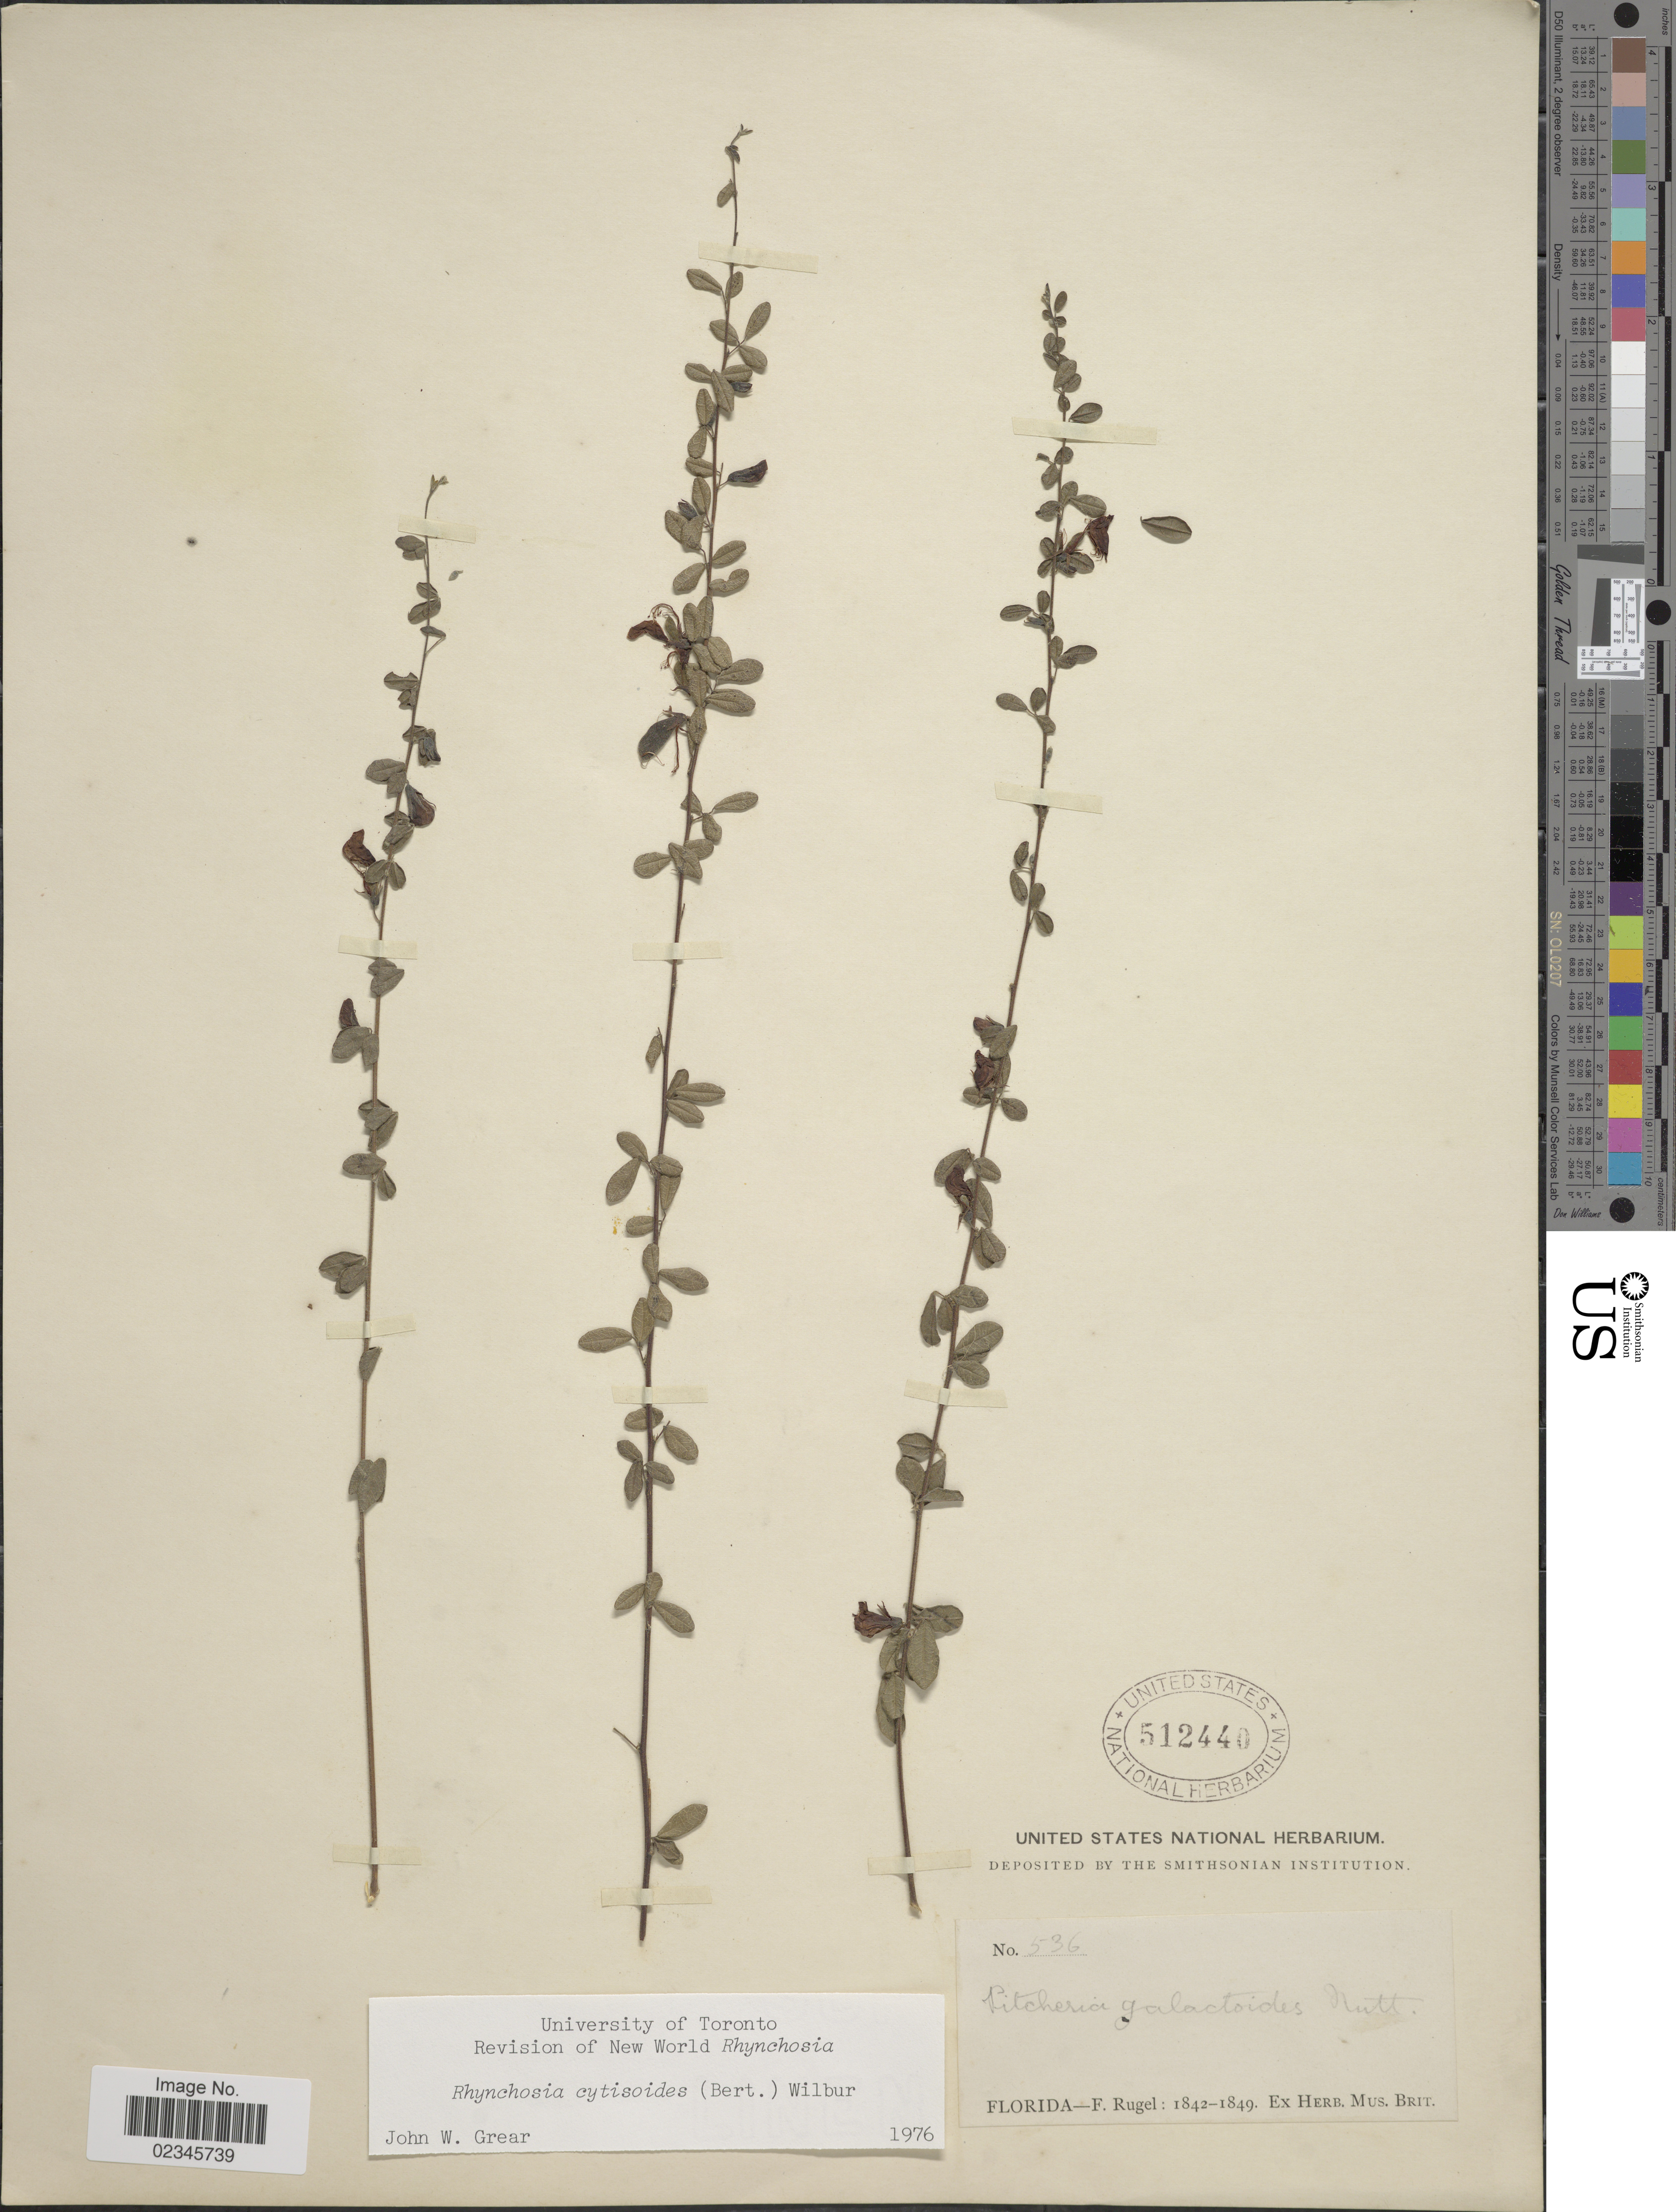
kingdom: Plantae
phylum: Tracheophyta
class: Magnoliopsida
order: Fabales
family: Fabaceae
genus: Rhynchosia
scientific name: Rhynchosia cytisoides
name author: (Bertol.) Wilbur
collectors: F. Rugel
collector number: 536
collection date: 1842/1849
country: United States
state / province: Florida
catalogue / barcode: US 512440